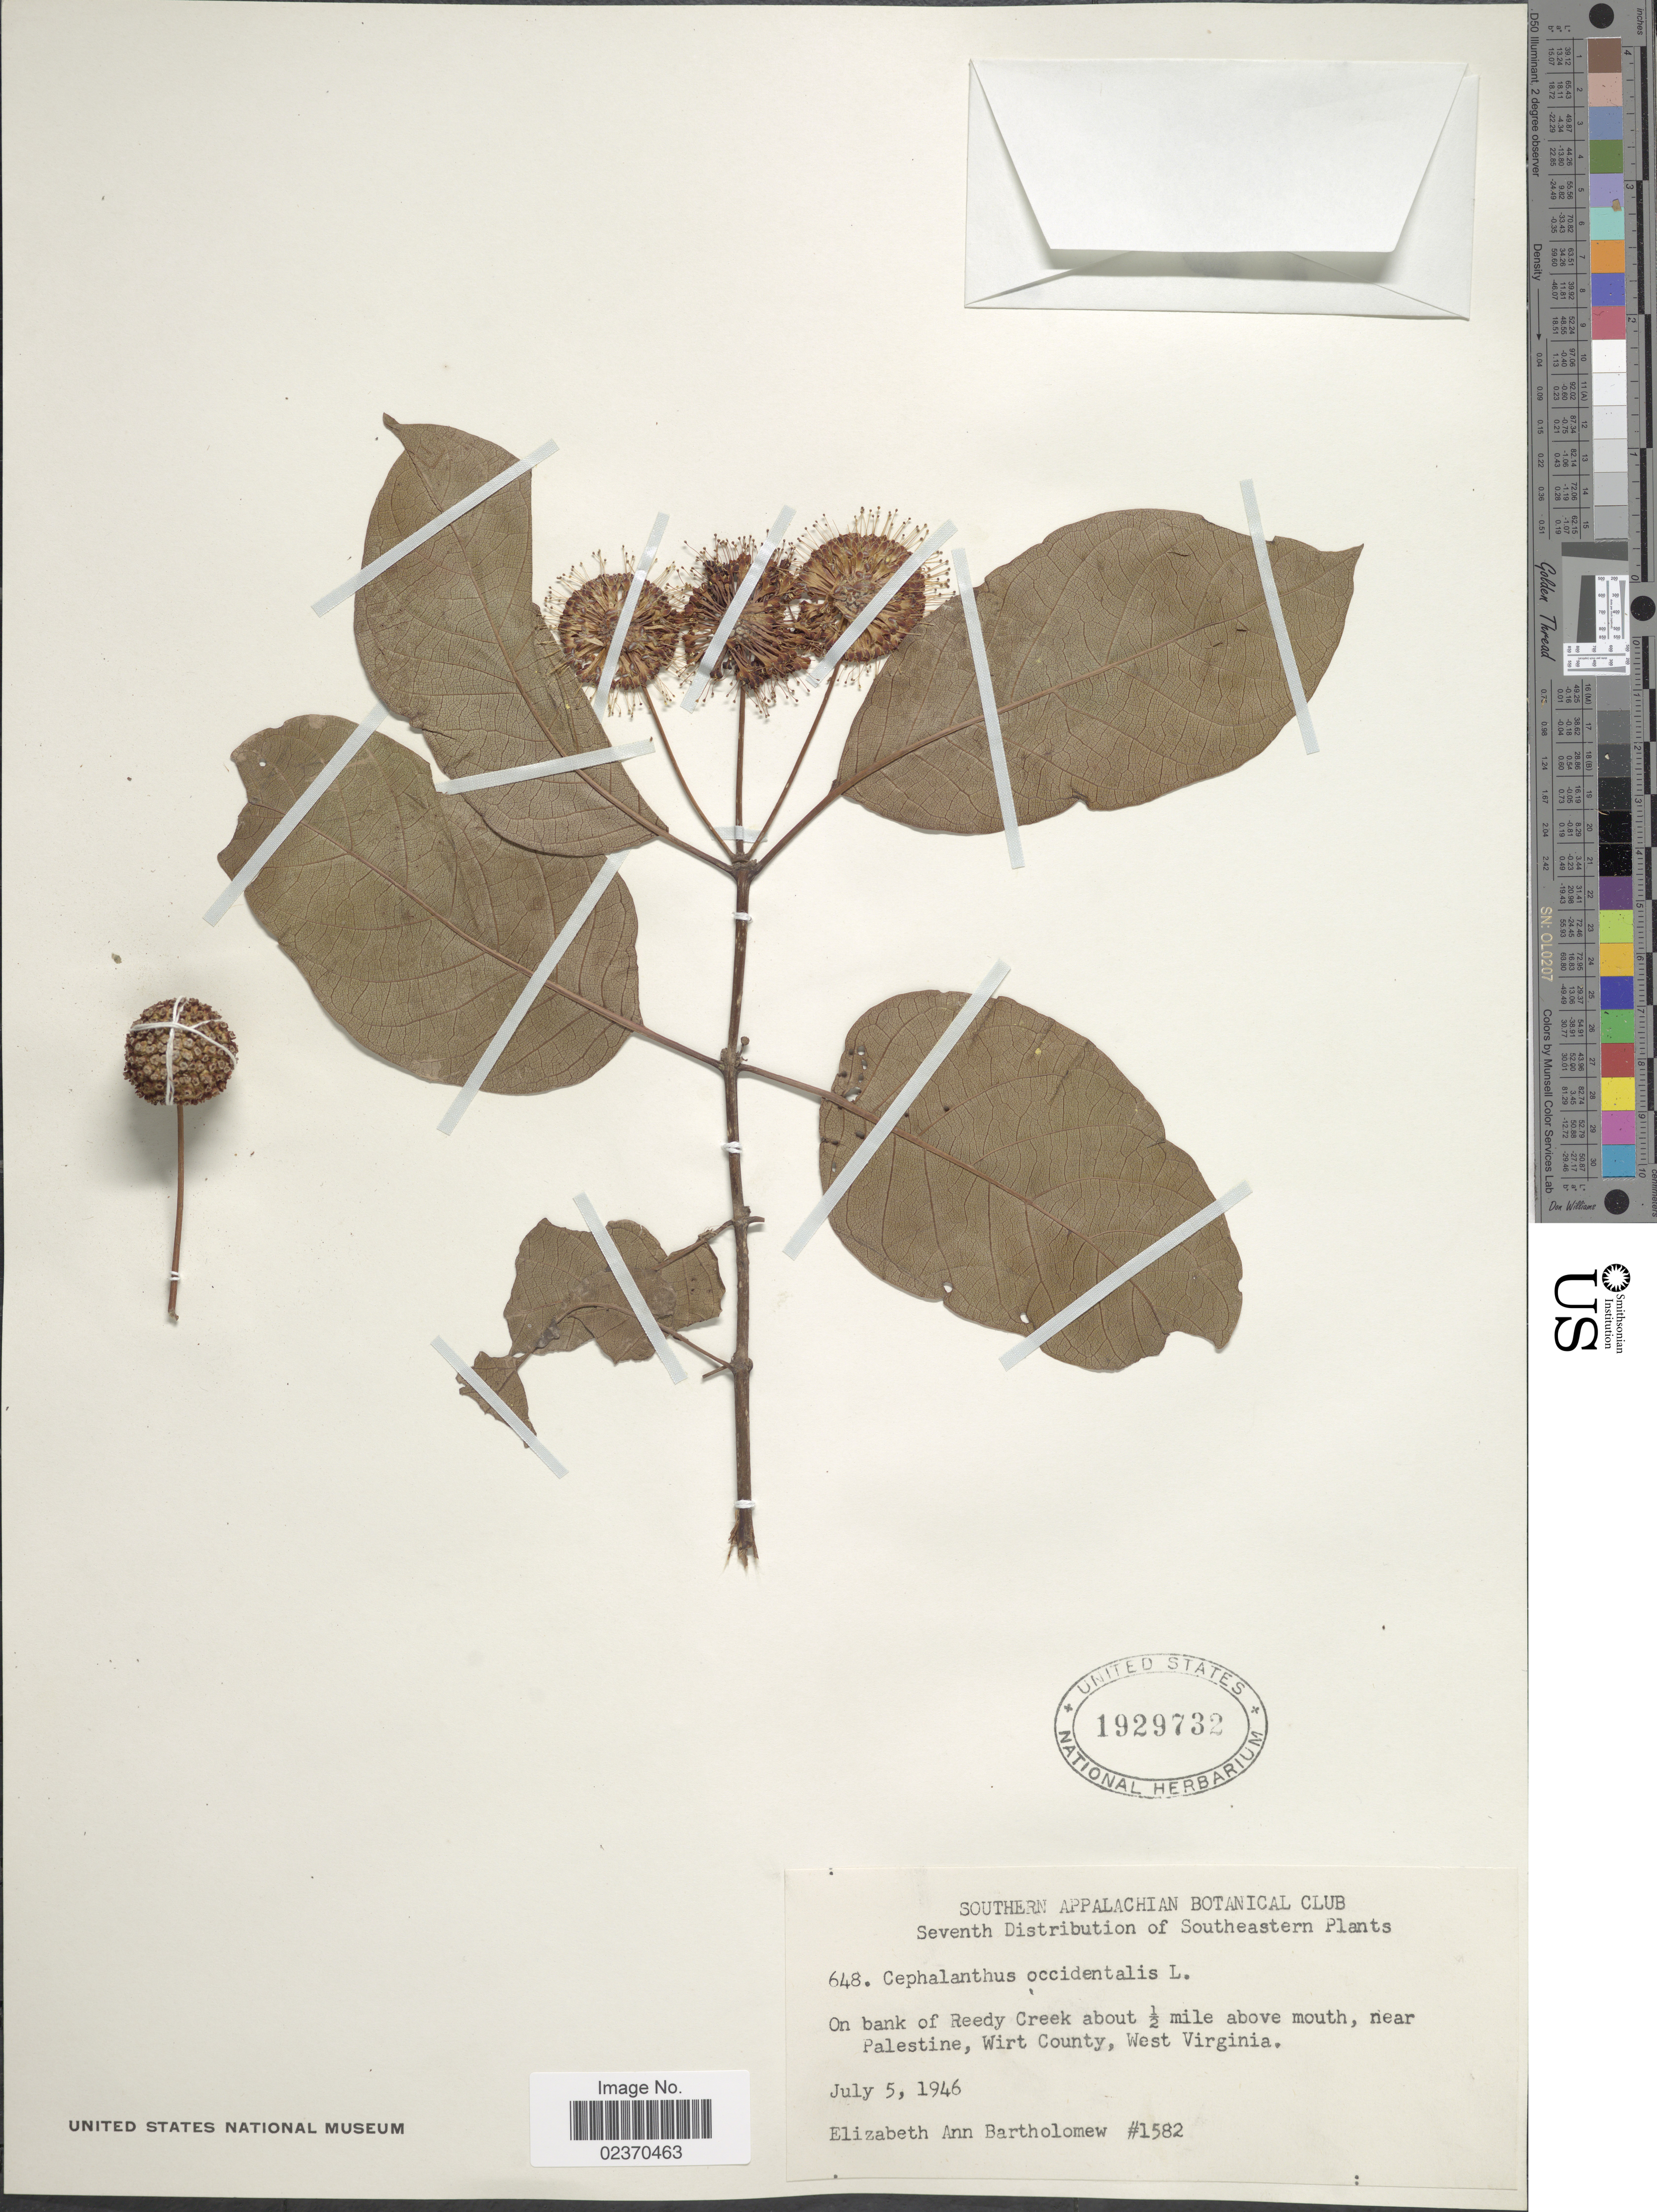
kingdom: Plantae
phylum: Tracheophyta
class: Magnoliopsida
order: Gentianales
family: Rubiaceae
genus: Cephalanthus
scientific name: Cephalanthus occidentalis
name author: L.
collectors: E. Bartholomew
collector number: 1582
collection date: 1946-07-05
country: United States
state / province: West Virginia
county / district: Wirt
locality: On bank of Reedy Creek about ½ mile abovr mouth, near Palestine, Wirt County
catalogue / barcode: US 1929732